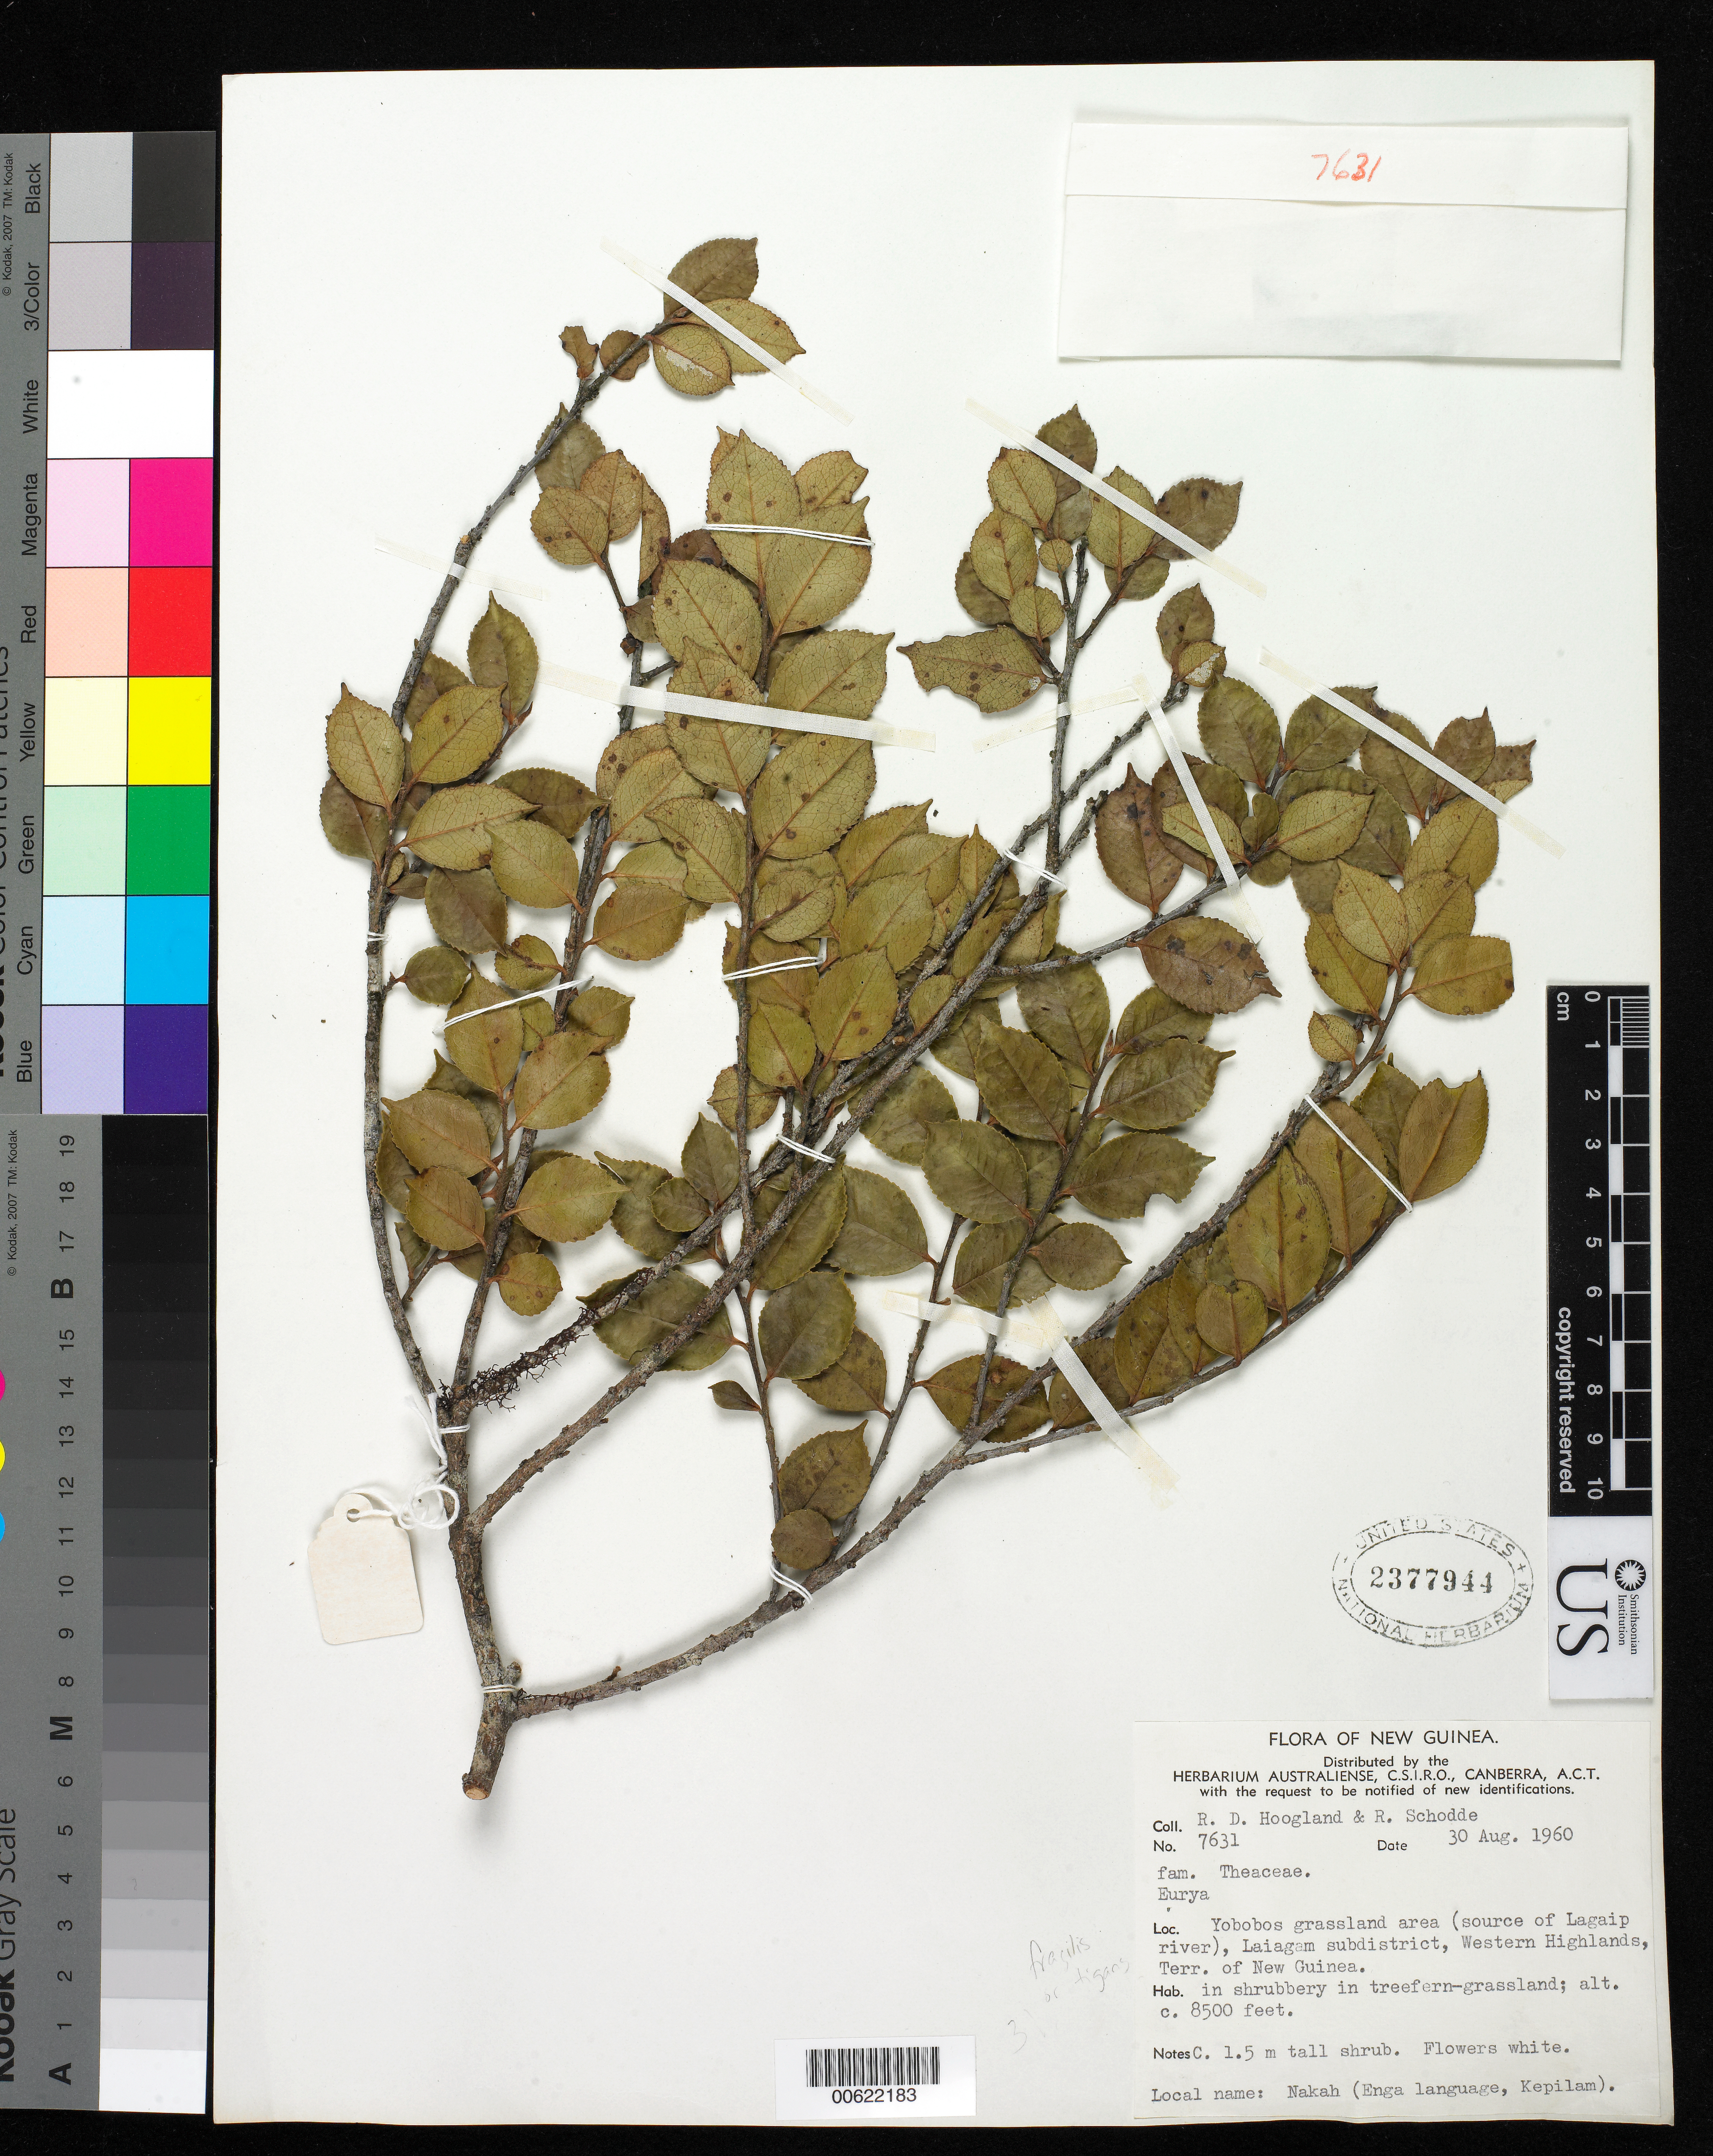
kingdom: Plantae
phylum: Tracheophyta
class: Magnoliopsida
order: Ericales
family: Pentaphylacaceae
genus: Eurya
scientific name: Eurya sp.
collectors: R. D. Hoogland & R. Schodde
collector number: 7631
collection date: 1960-08-30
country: Papua New Guinea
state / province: Enga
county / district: Laiagam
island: New Guinea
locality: Yobobos grassland area (source of Lagaip river), Laiagam subdistrict, Western Highlands, Terr. of New Guinea.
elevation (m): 2591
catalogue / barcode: US 2377944